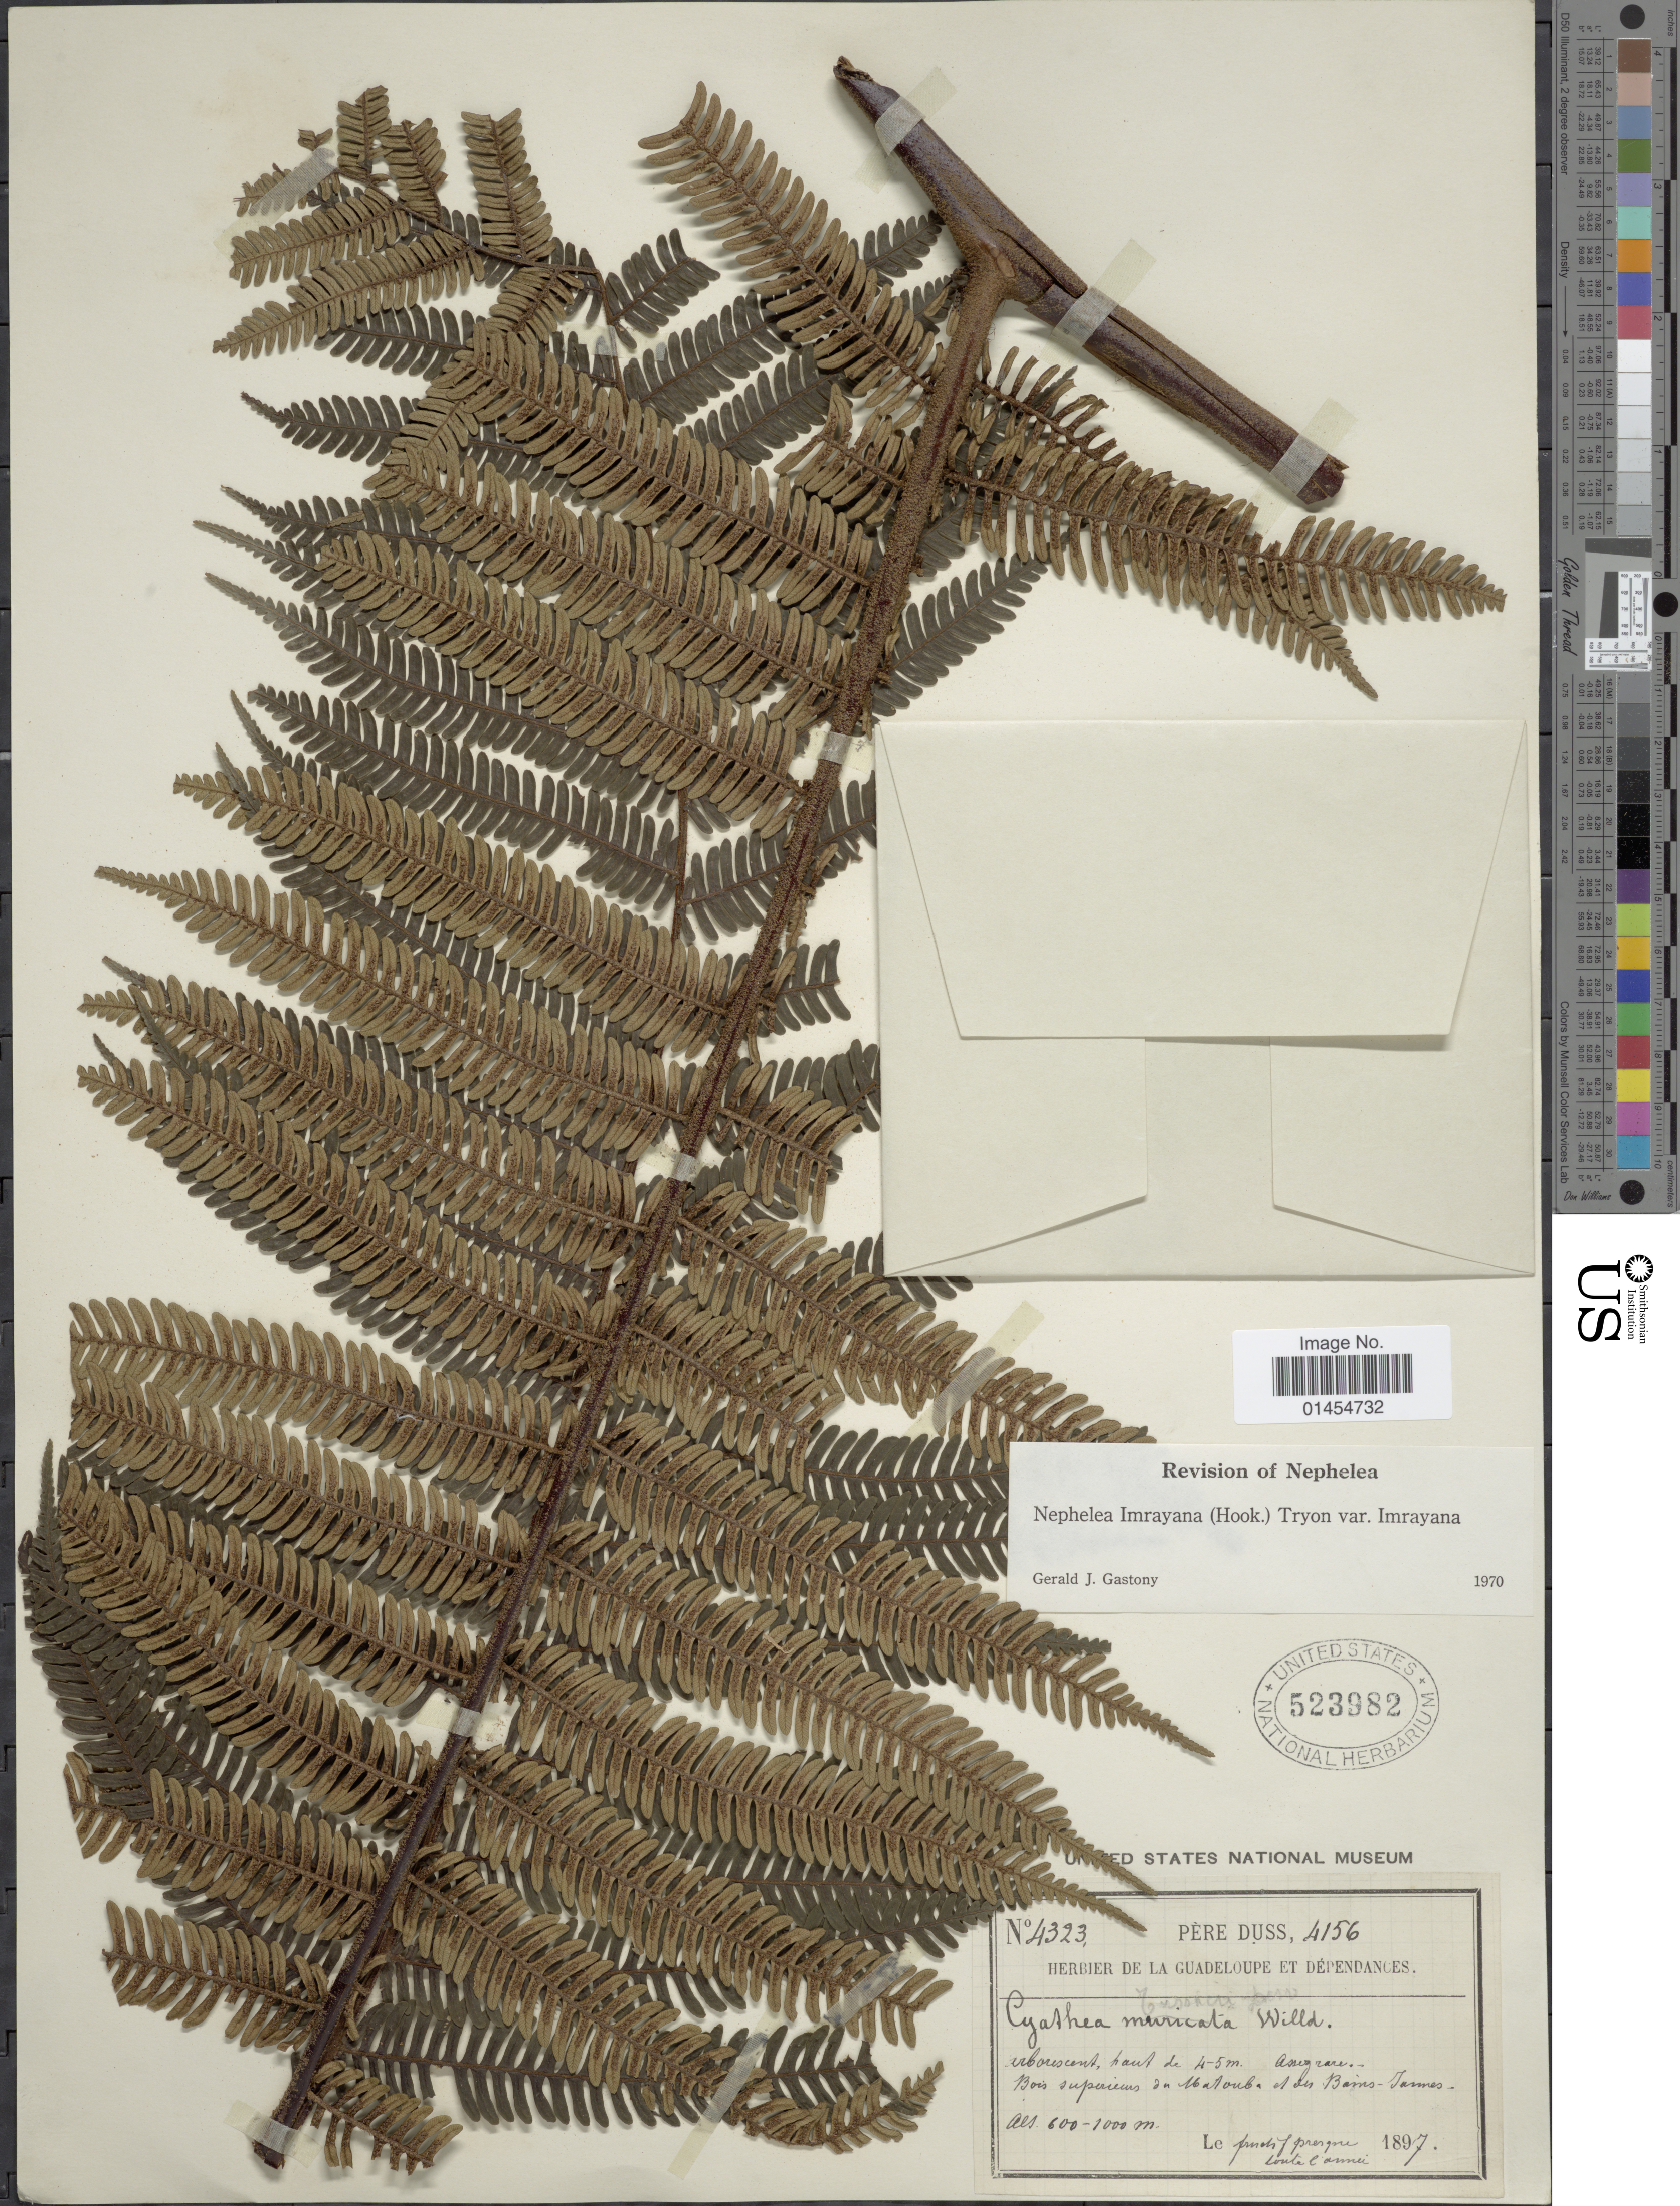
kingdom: Plantae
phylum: Tracheophyta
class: Polypodiopsida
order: Cyatheales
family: Cyatheaceae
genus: Alsophila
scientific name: Alsophila imrayana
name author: (Hook.) D.S. Conant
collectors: Père Duss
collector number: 4156 ?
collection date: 1897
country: Guadeloupe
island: Leeward Is.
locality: arborescent, haut de 4-5 m. Assez rare. Bois superieurs du Matouba et des Bains-Jaunes.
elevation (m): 600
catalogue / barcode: US 523982